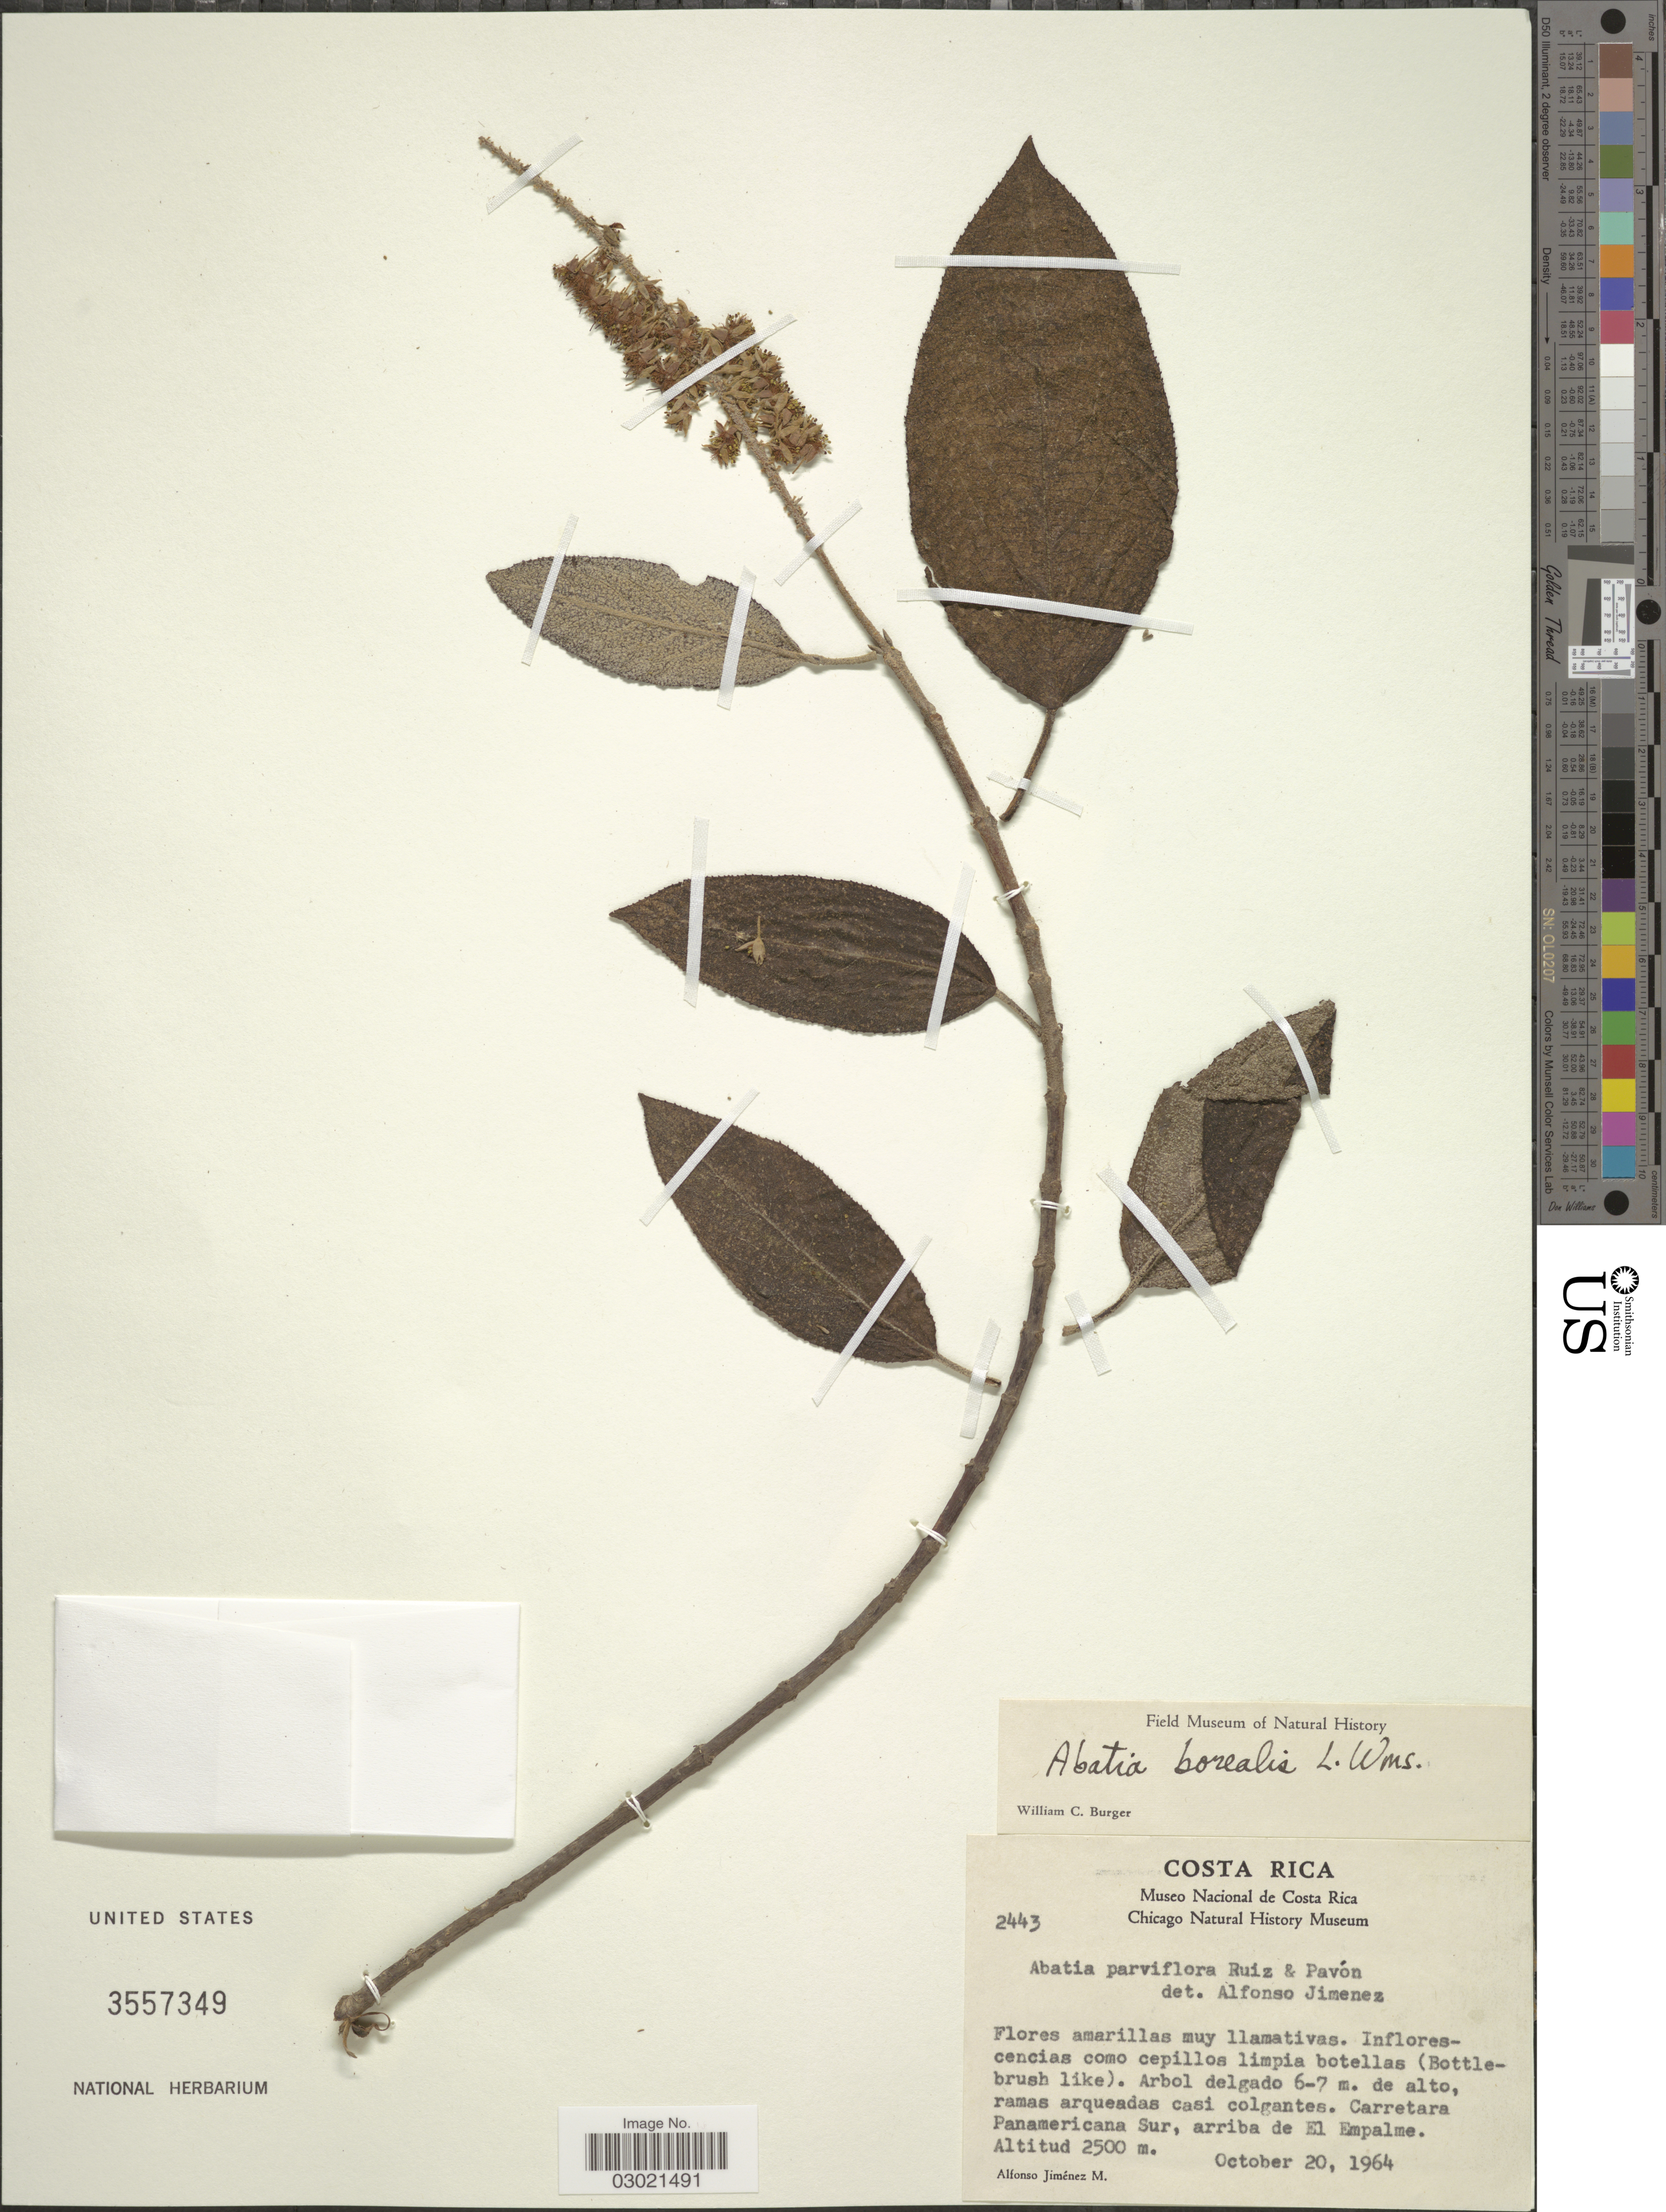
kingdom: Plantae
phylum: Tracheophyta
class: Magnoliopsida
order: Malpighiales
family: Salicaceae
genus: Abatia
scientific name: Abatia parviflora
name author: Ruiz & Pav.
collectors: A. Jimenez M.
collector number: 2443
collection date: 1964-10-20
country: Costa Rica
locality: Carretera Panamericana Sur, arriba de El Empalme.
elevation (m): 2500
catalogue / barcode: US 3557349